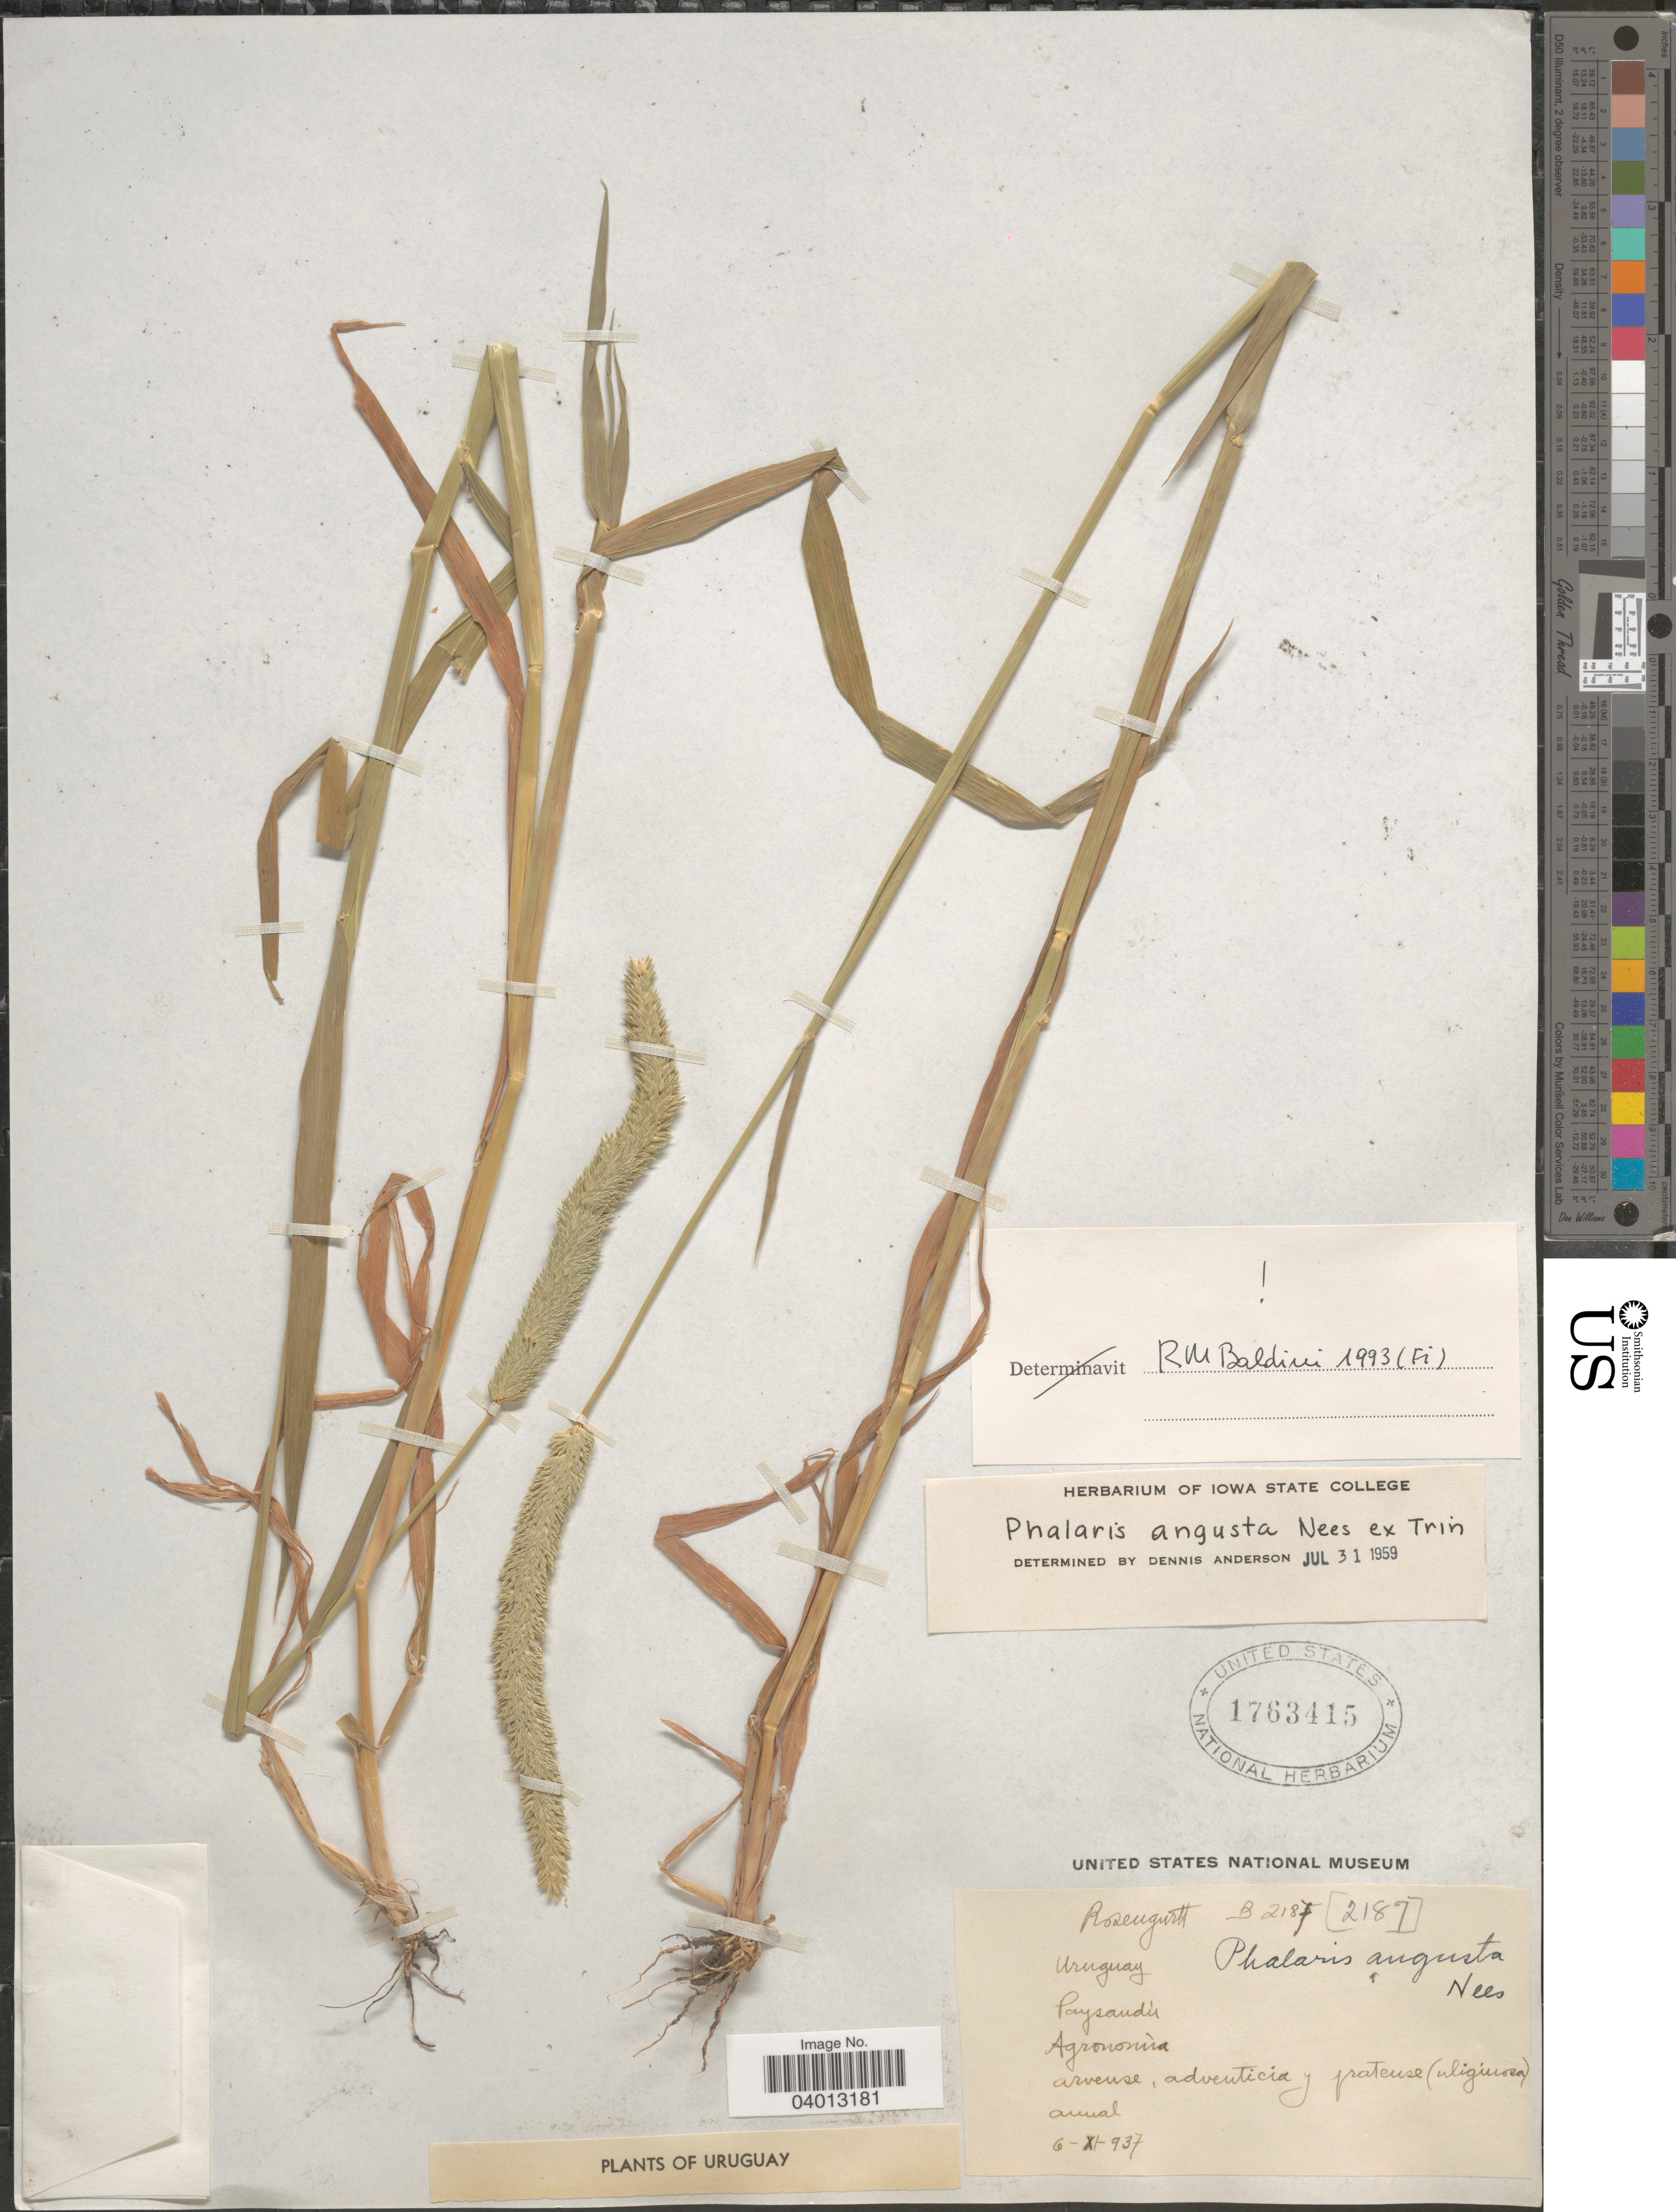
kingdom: Plantae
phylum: Tracheophyta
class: Liliopsida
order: Poales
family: Poaceae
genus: Phalaris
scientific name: Phalaris angusta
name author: Nees ex Trin.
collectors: B. Rosengurtt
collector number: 2187*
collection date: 1937-11-06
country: Uruguay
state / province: Paysandu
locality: Agrononira.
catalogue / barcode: US 1763415